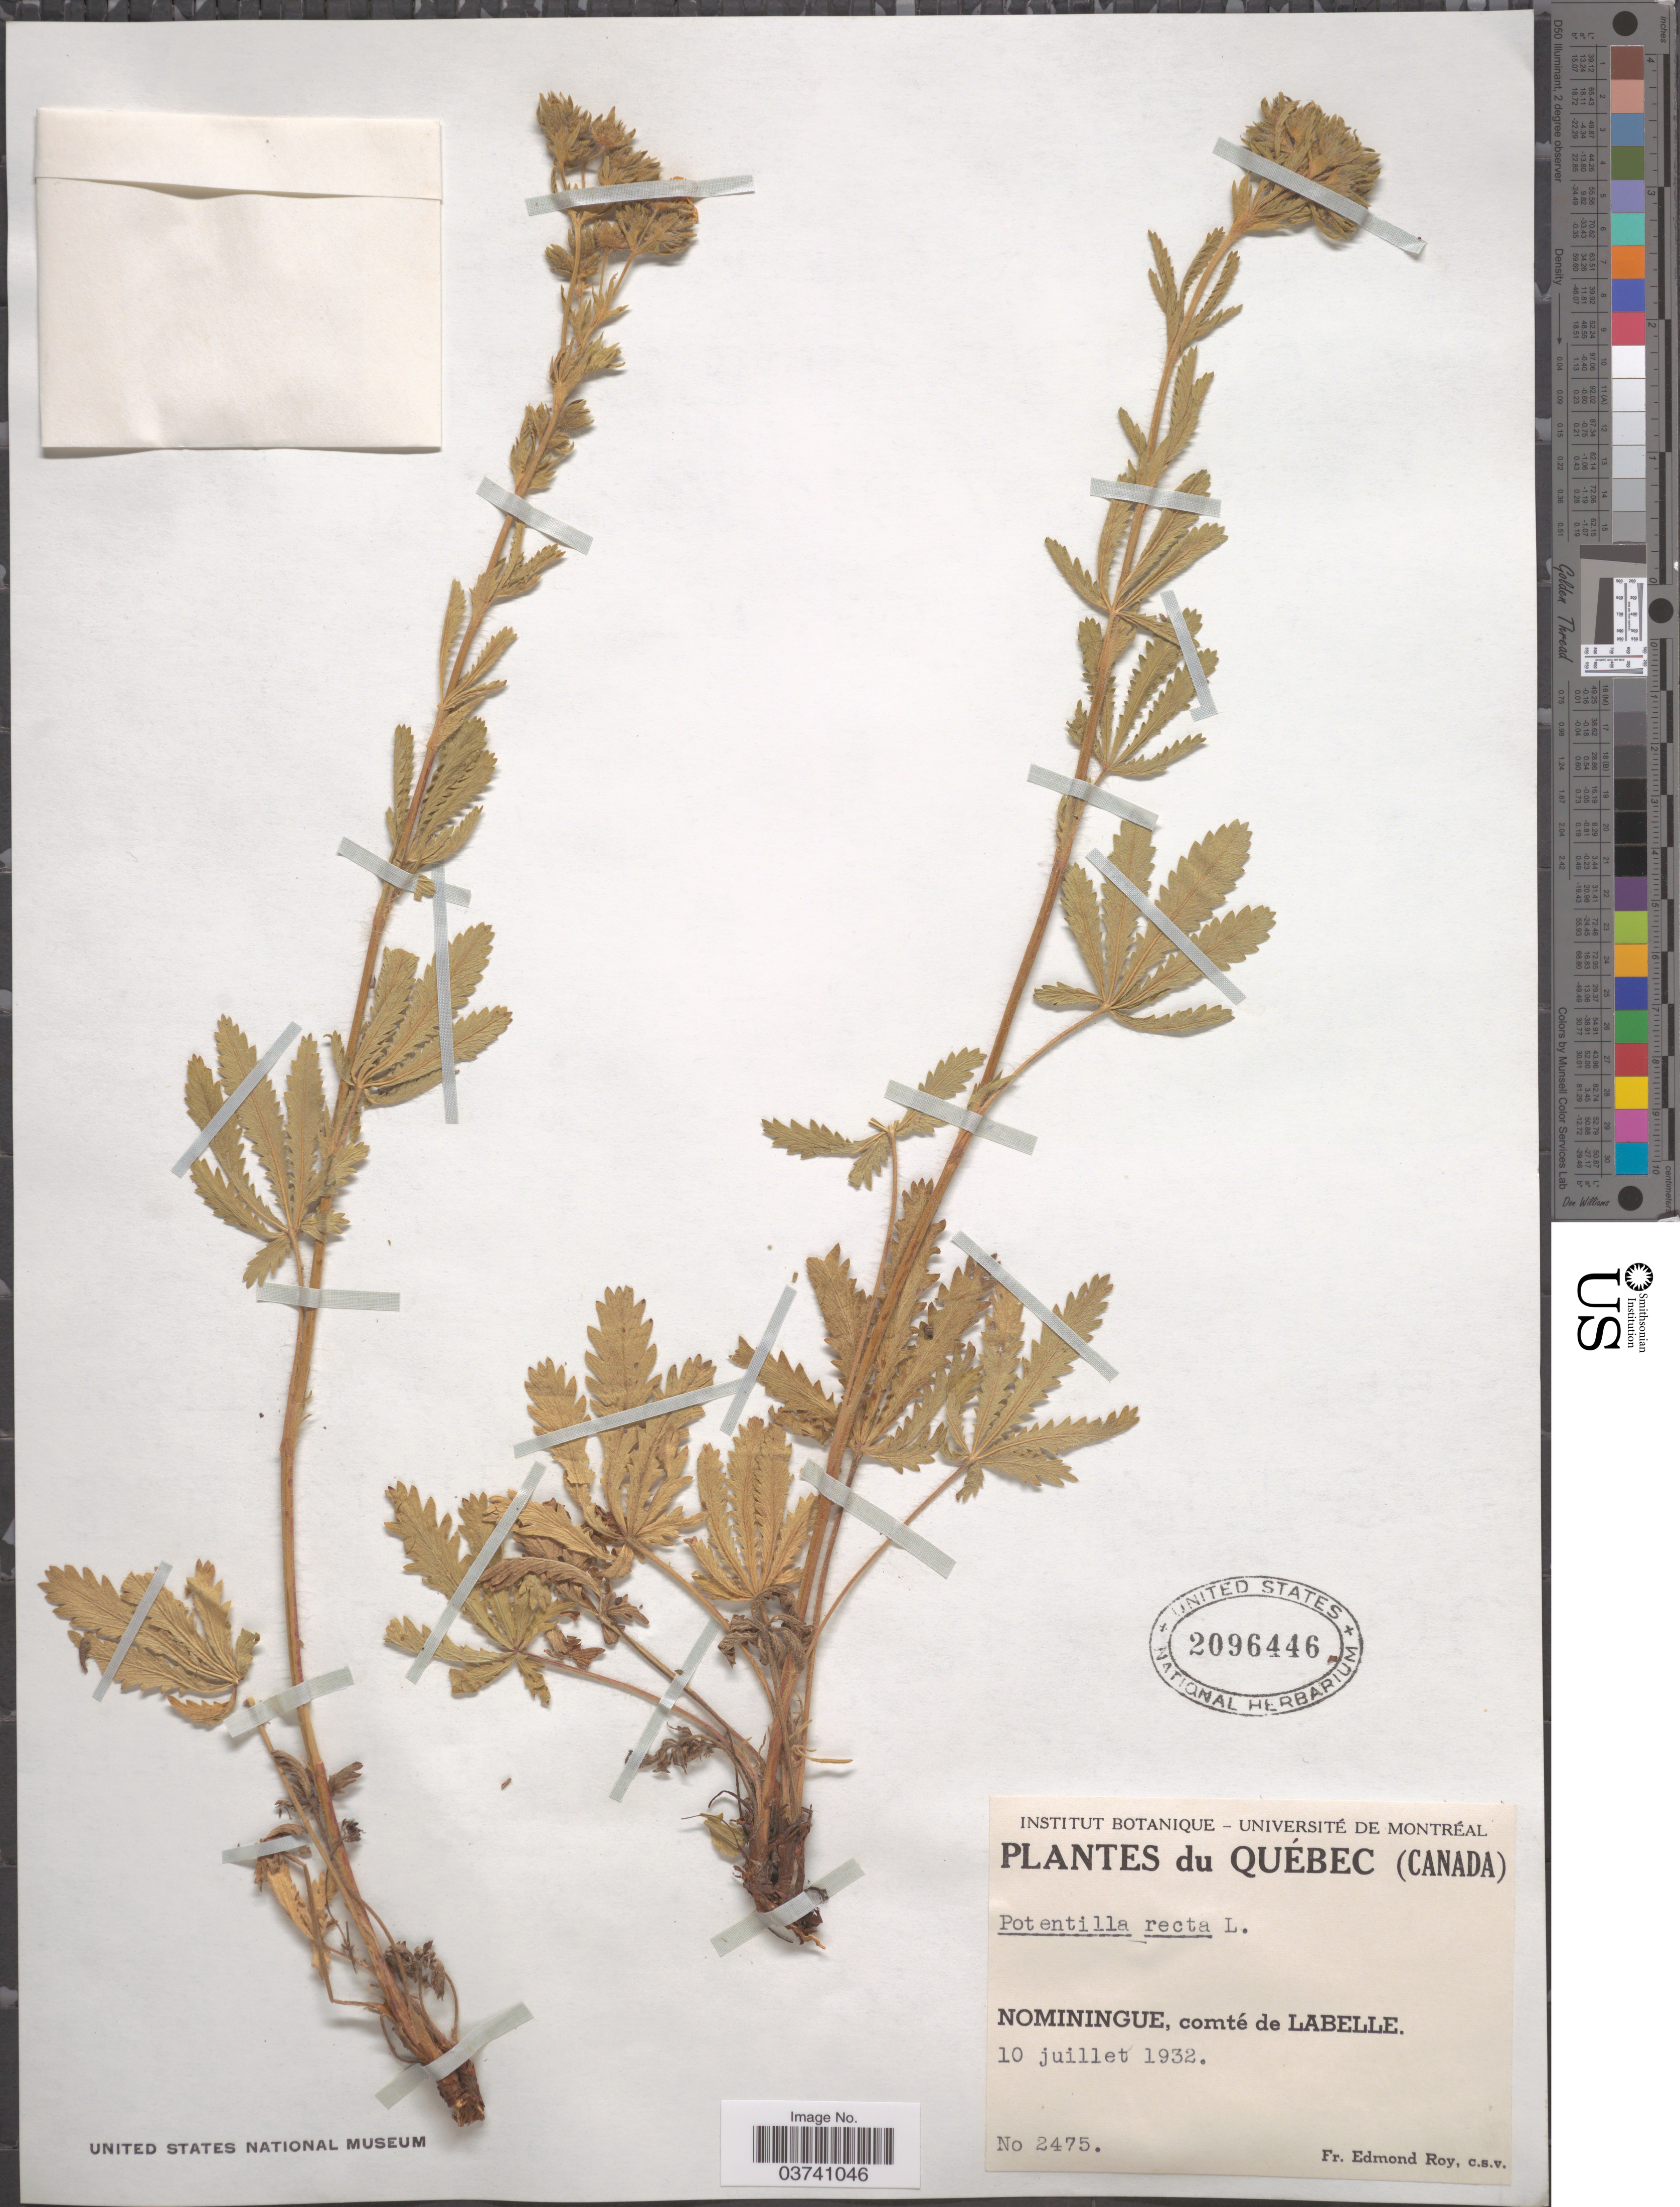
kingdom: Plantae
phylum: Tracheophyta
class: Magnoliopsida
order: Rosales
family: Rosaceae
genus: Potentilla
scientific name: Potentilla recta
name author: L.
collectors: E. Roy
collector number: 2475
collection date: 1932-07-10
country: Canada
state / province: Quebec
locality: Québec. Nominingue, comté de Labelle.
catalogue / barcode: US 2096446